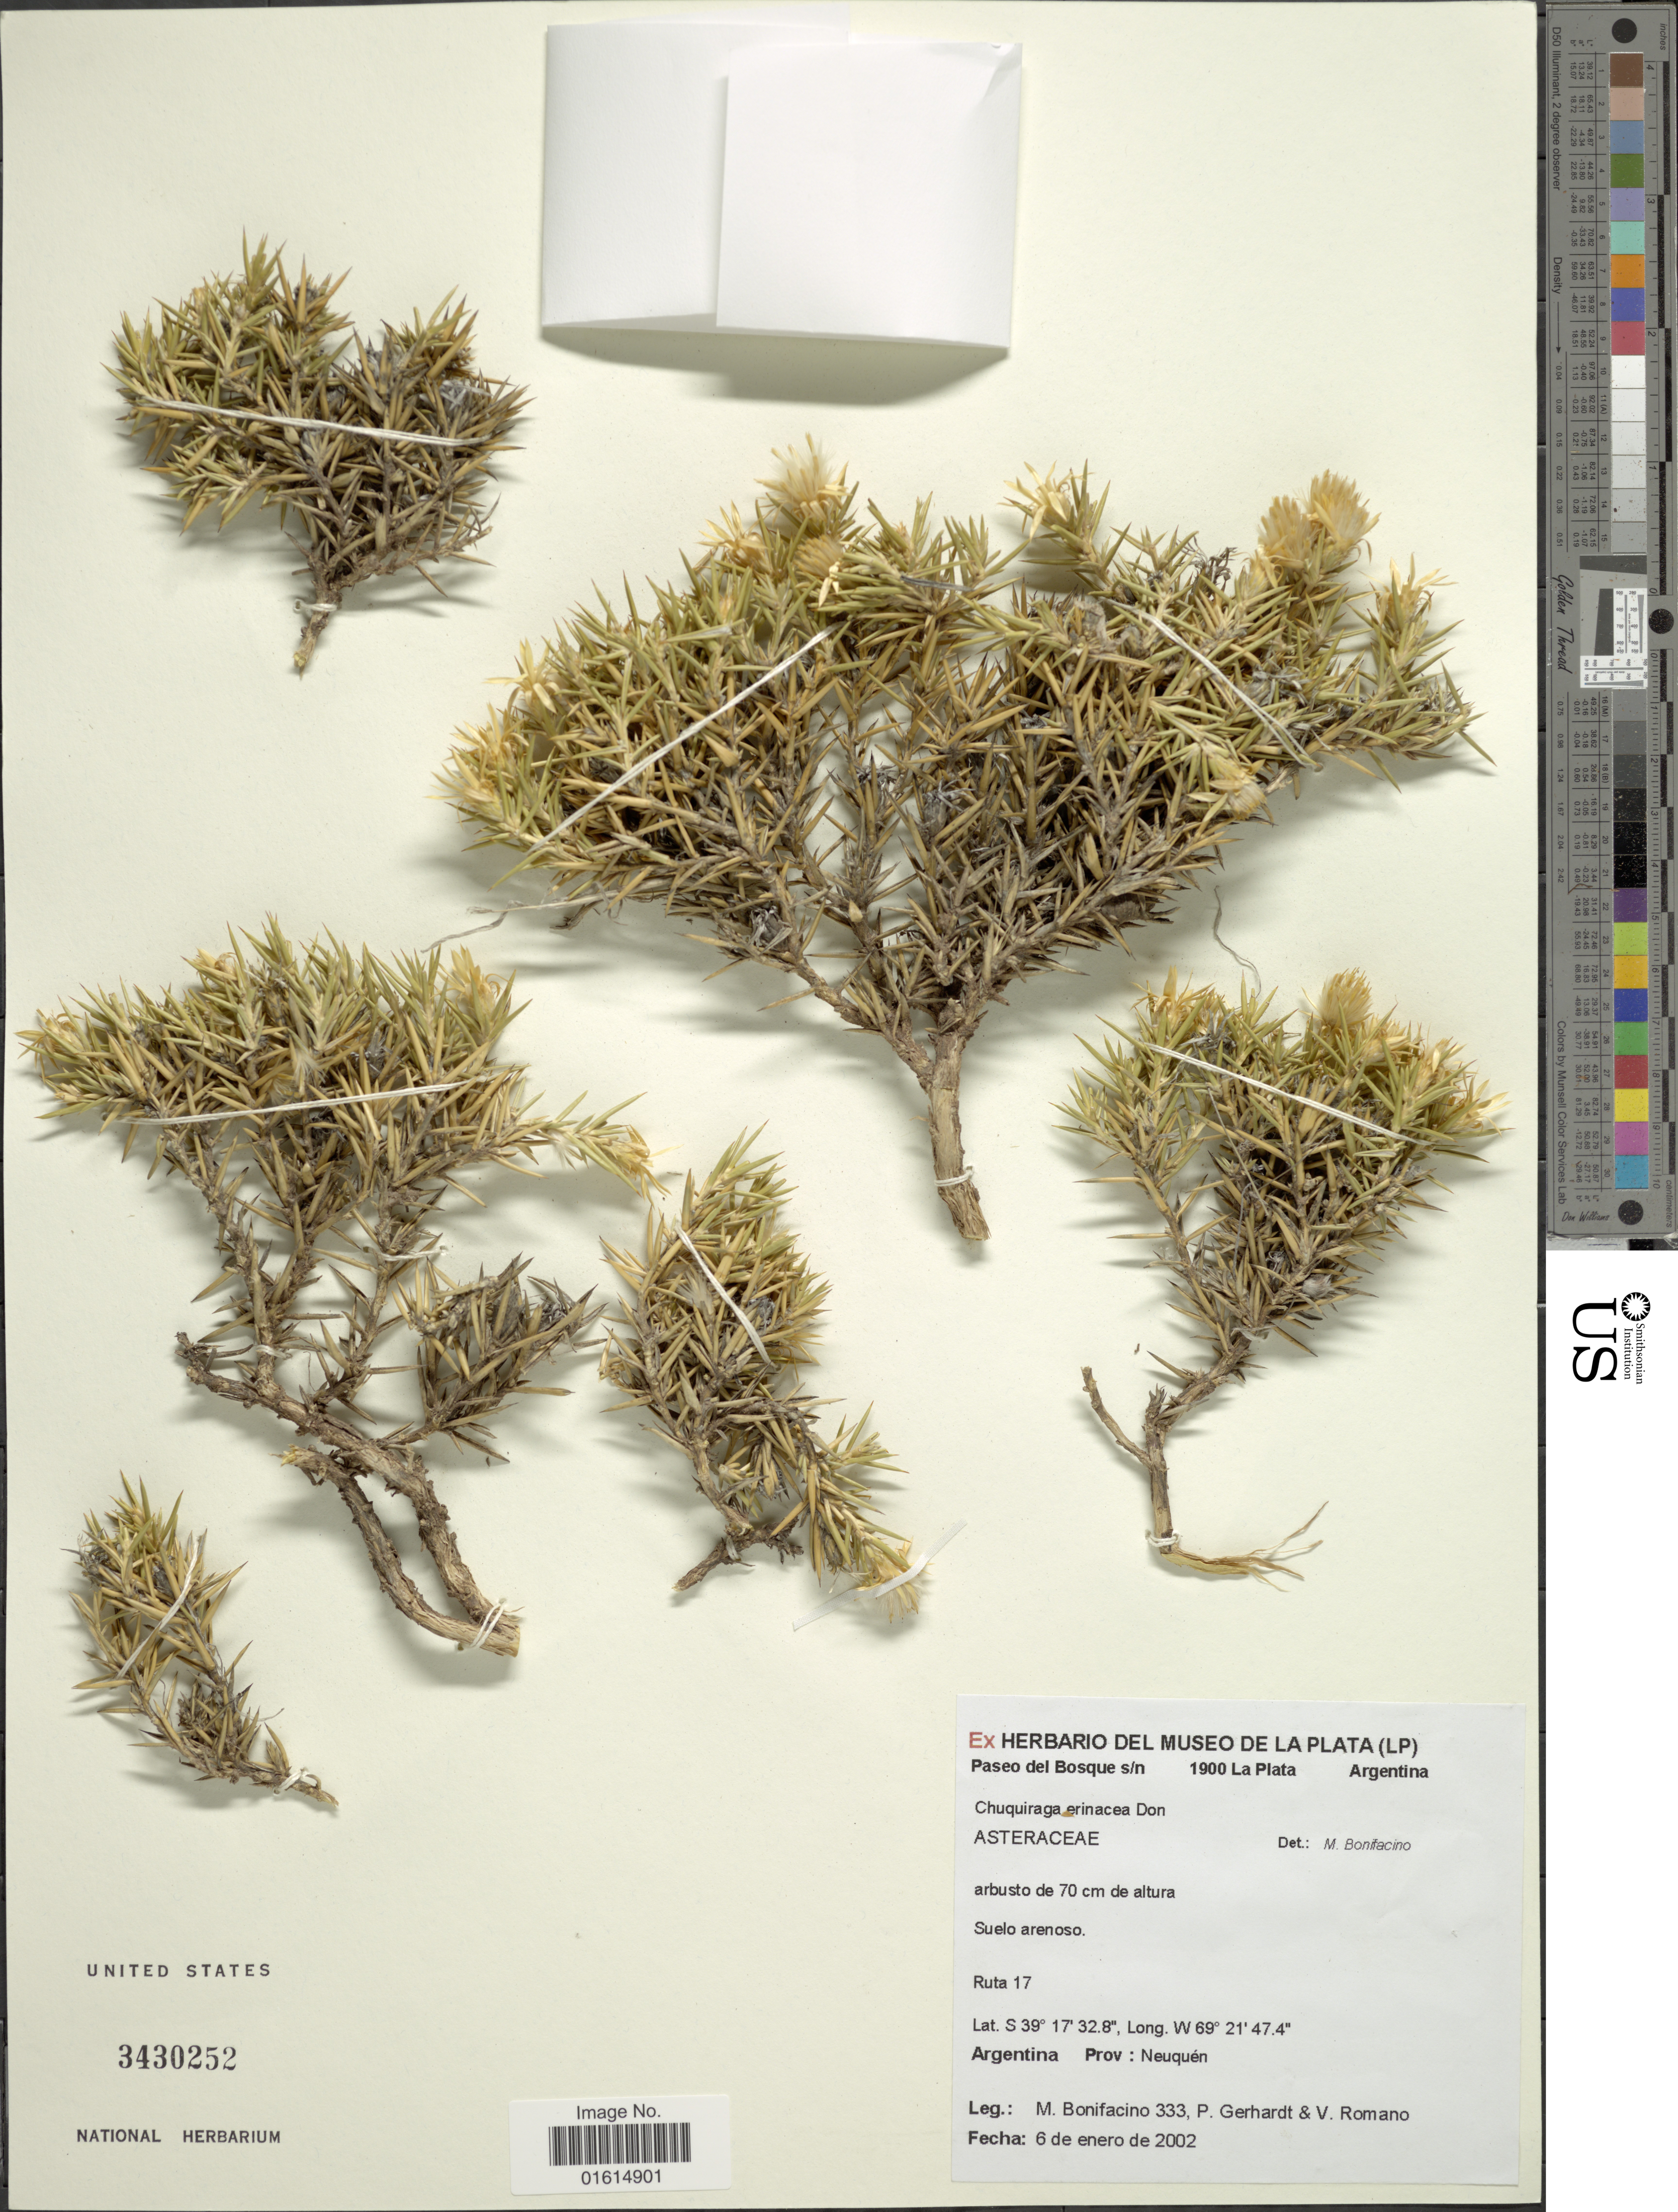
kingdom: Plantae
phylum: Tracheophyta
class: Magnoliopsida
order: Asterales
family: Asteraceae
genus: Chuquiraga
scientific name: Chuquiraga erinacea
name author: D. Don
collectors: M. Bonifacino, P. Gerhardt & V. Romano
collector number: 0333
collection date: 2002-01-06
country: Argentina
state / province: Neuquen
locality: Ruta 17, prov. Neuquen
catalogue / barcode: US 3430252